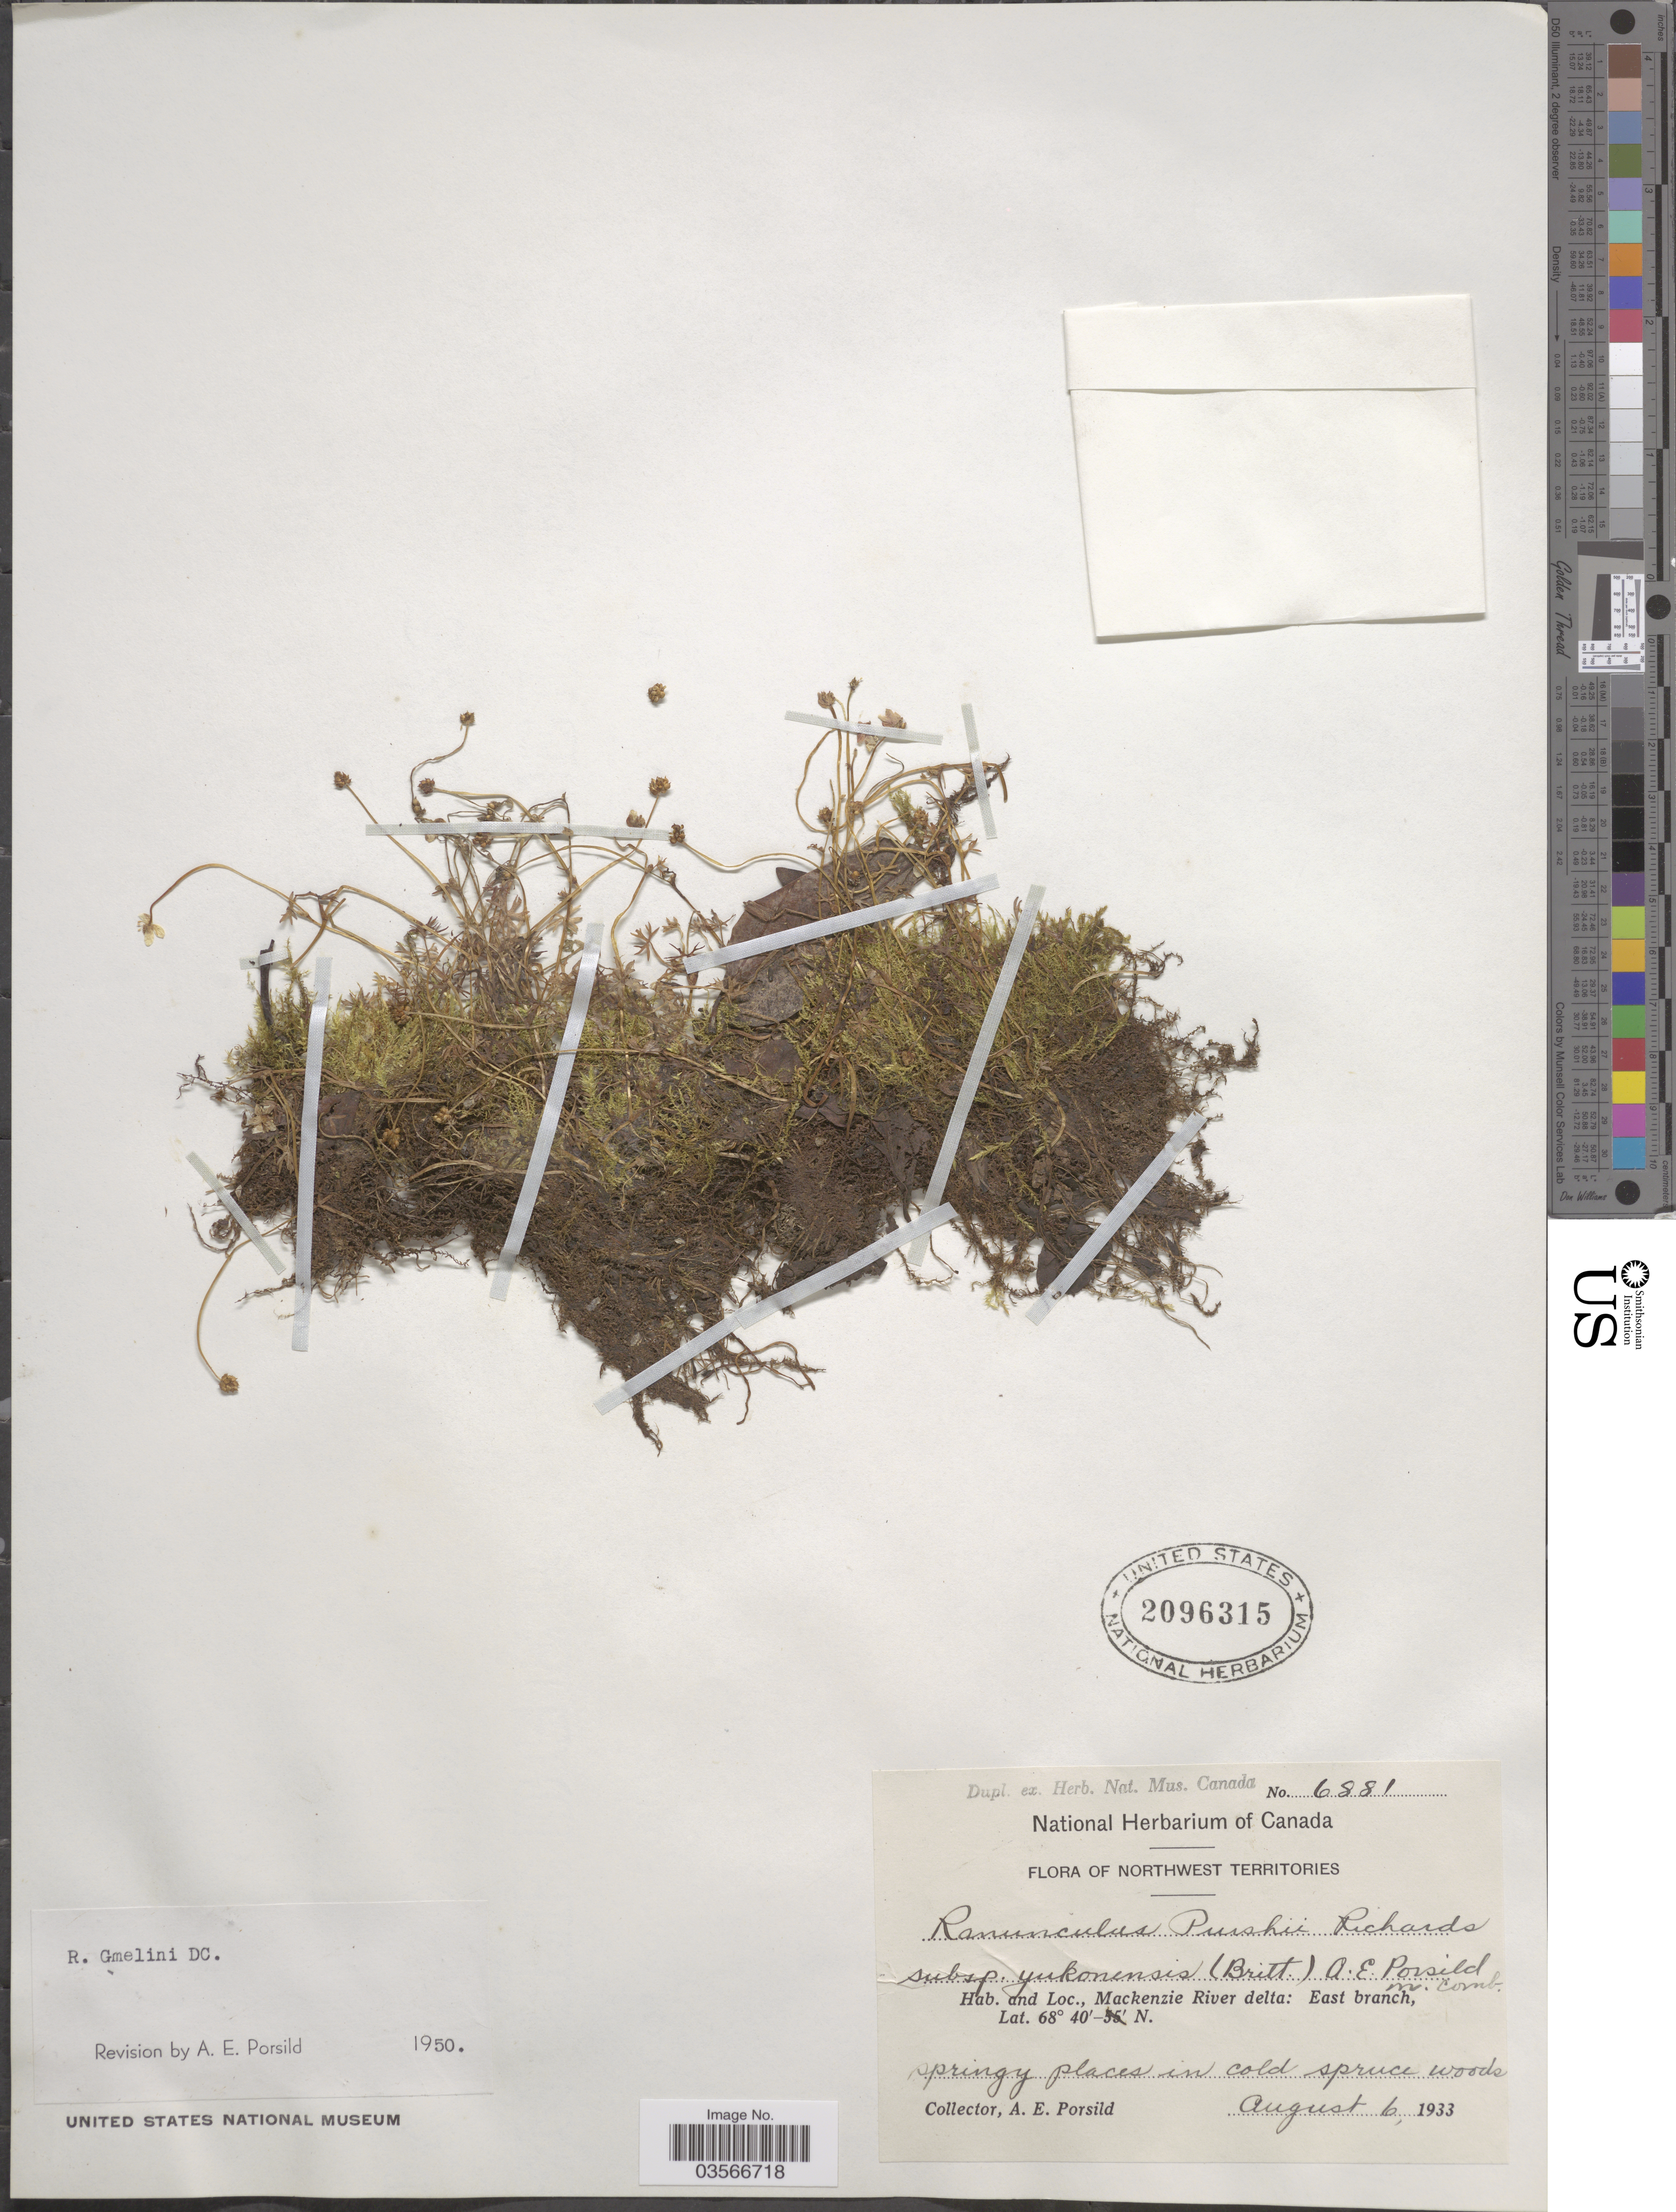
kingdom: Plantae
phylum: Tracheophyta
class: Magnoliopsida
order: Ranunculales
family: Ranunculaceae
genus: Ranunculus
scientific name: Ranunculus gmelinii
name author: DC.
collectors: A. E. Porsild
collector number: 6881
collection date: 1933-08-06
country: Canada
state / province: Northwest Territories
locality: Mackenzie River delta: East branch.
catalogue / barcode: US 2096315